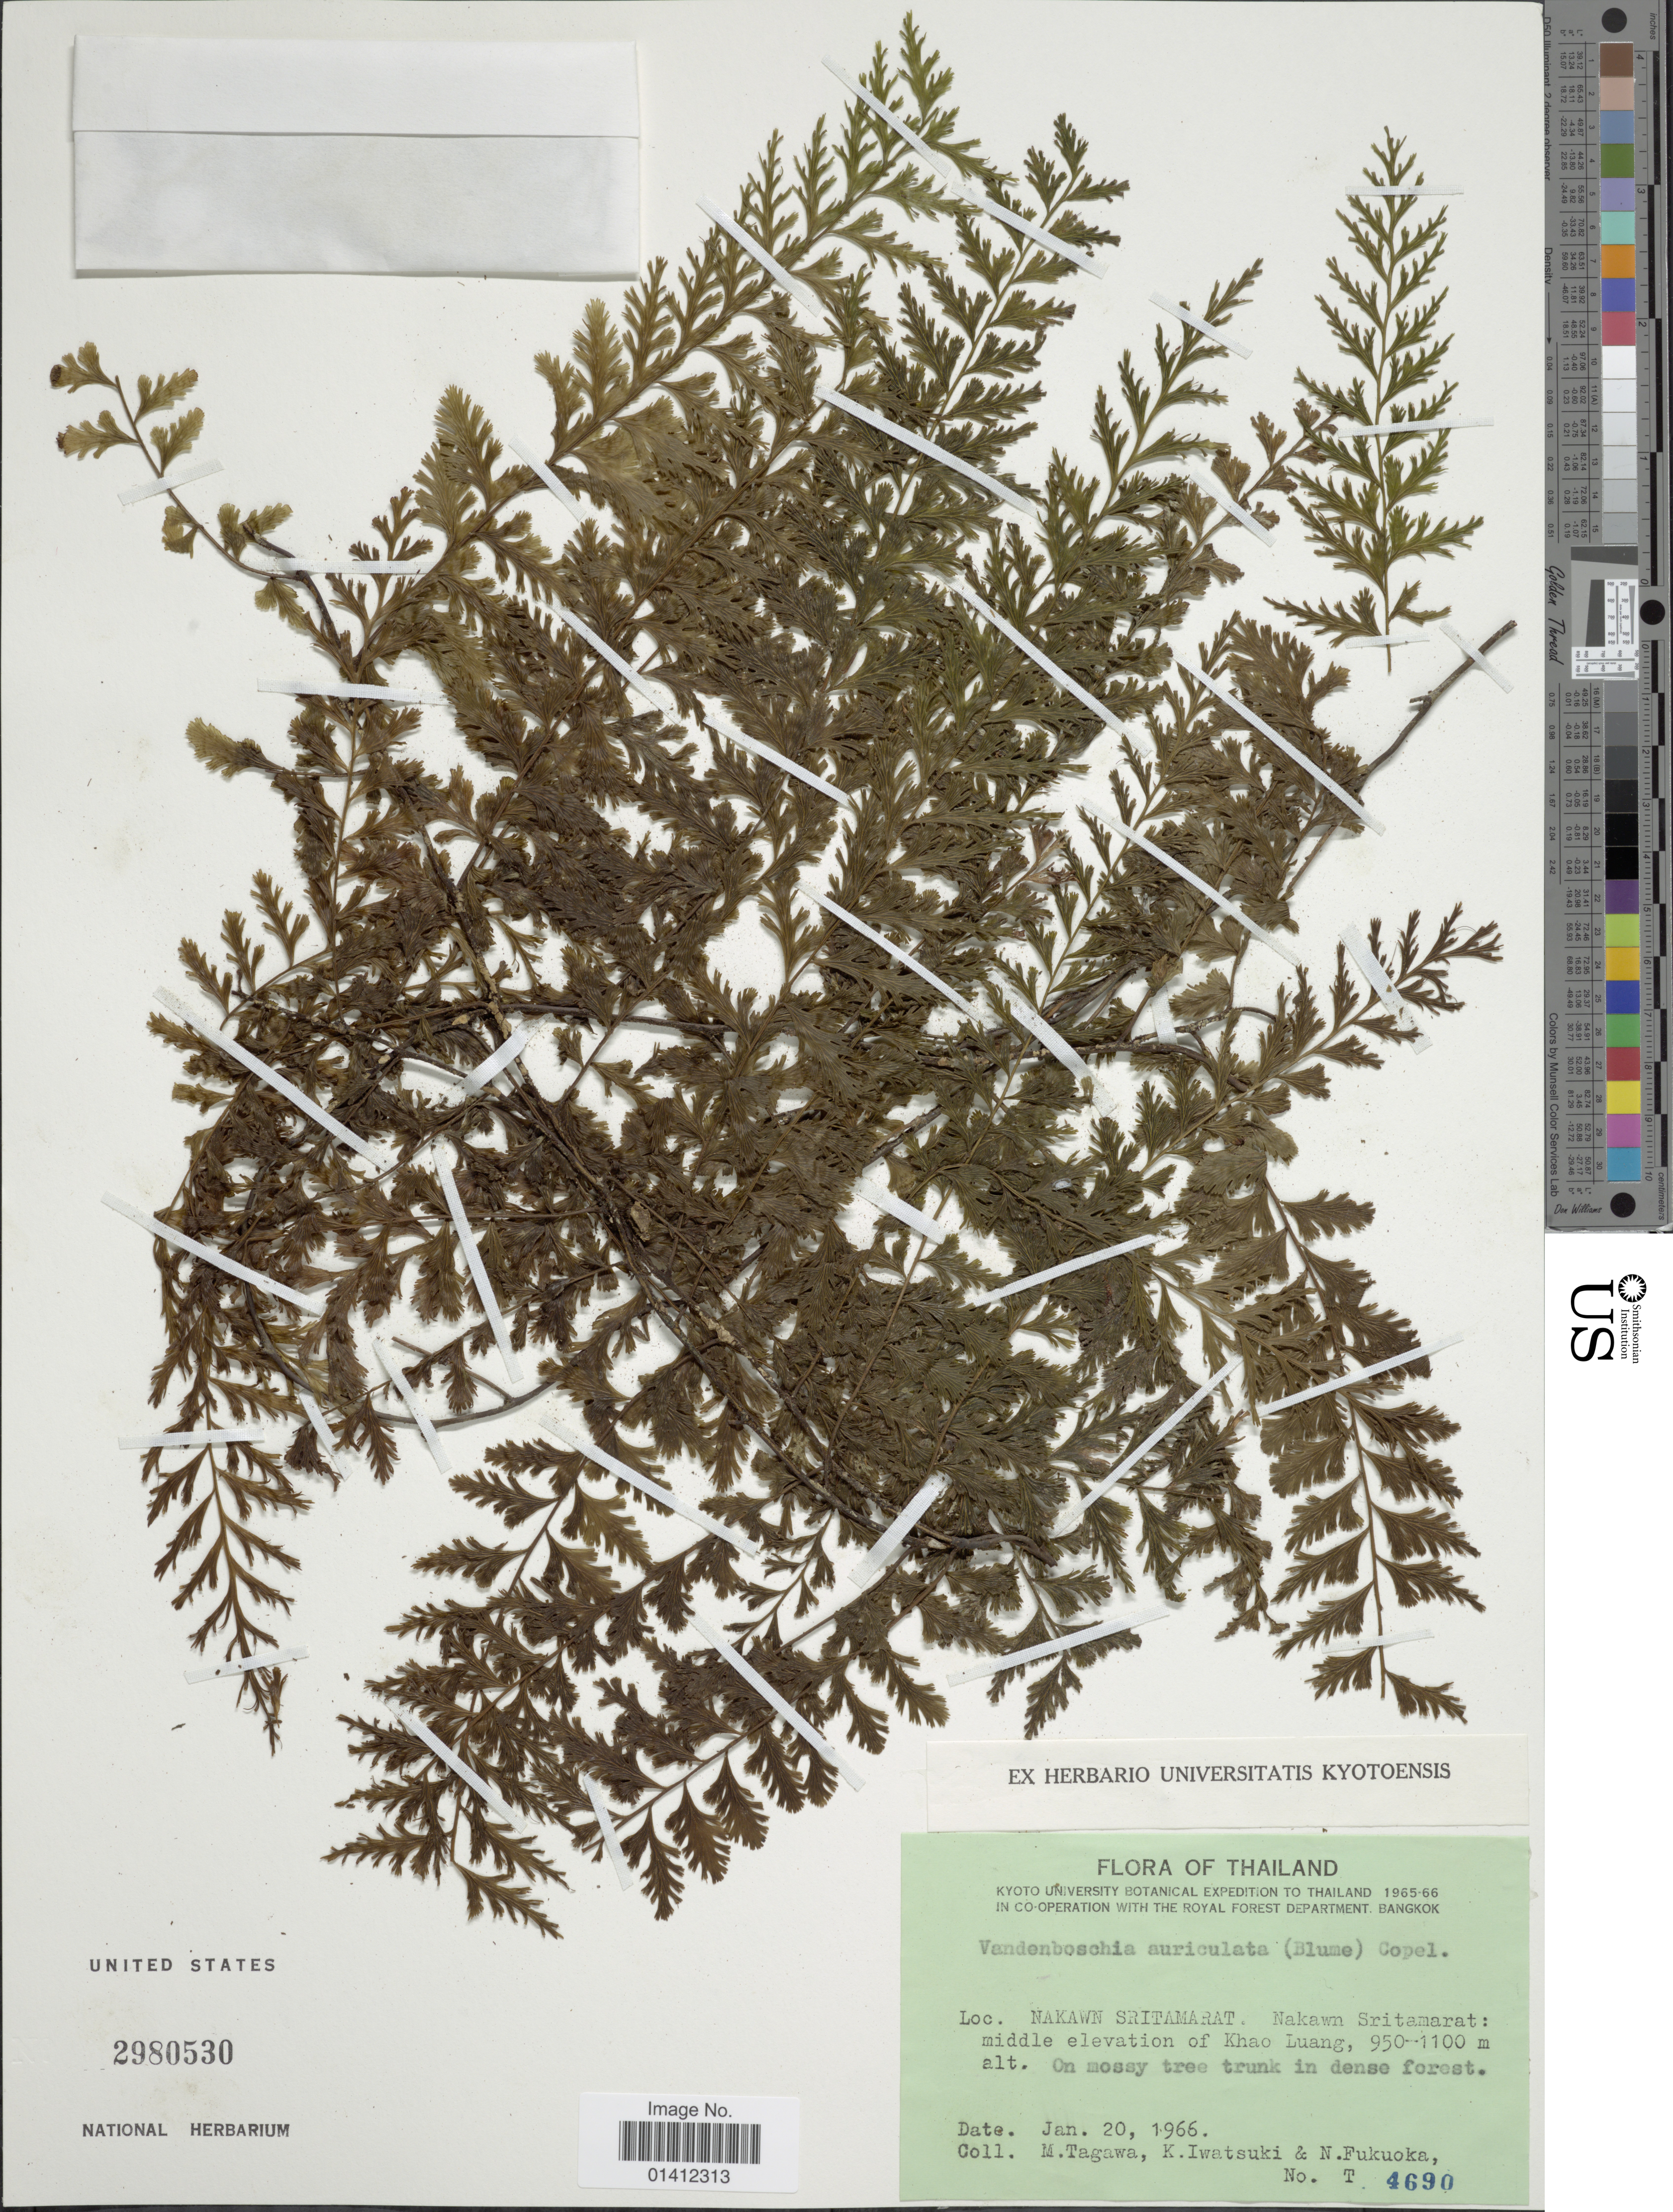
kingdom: Plantae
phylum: Tracheophyta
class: Polypodiopsida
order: Hymenophyllales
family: Hymenophyllaceae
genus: Vandenboschia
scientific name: Vandenboschia auriculata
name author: (Blume) Copel.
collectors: M. Tagawa, K. Iwatsuki & N. Fukuoka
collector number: T 4690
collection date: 1966-01-20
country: Thailand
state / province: Nakhon Si Thammarat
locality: Nakawn Sritamarat, Nakawn Sritamarat: middle elevation of Khao Luang. On mossy tree trunk in dense forest.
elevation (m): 950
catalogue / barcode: US 2980530